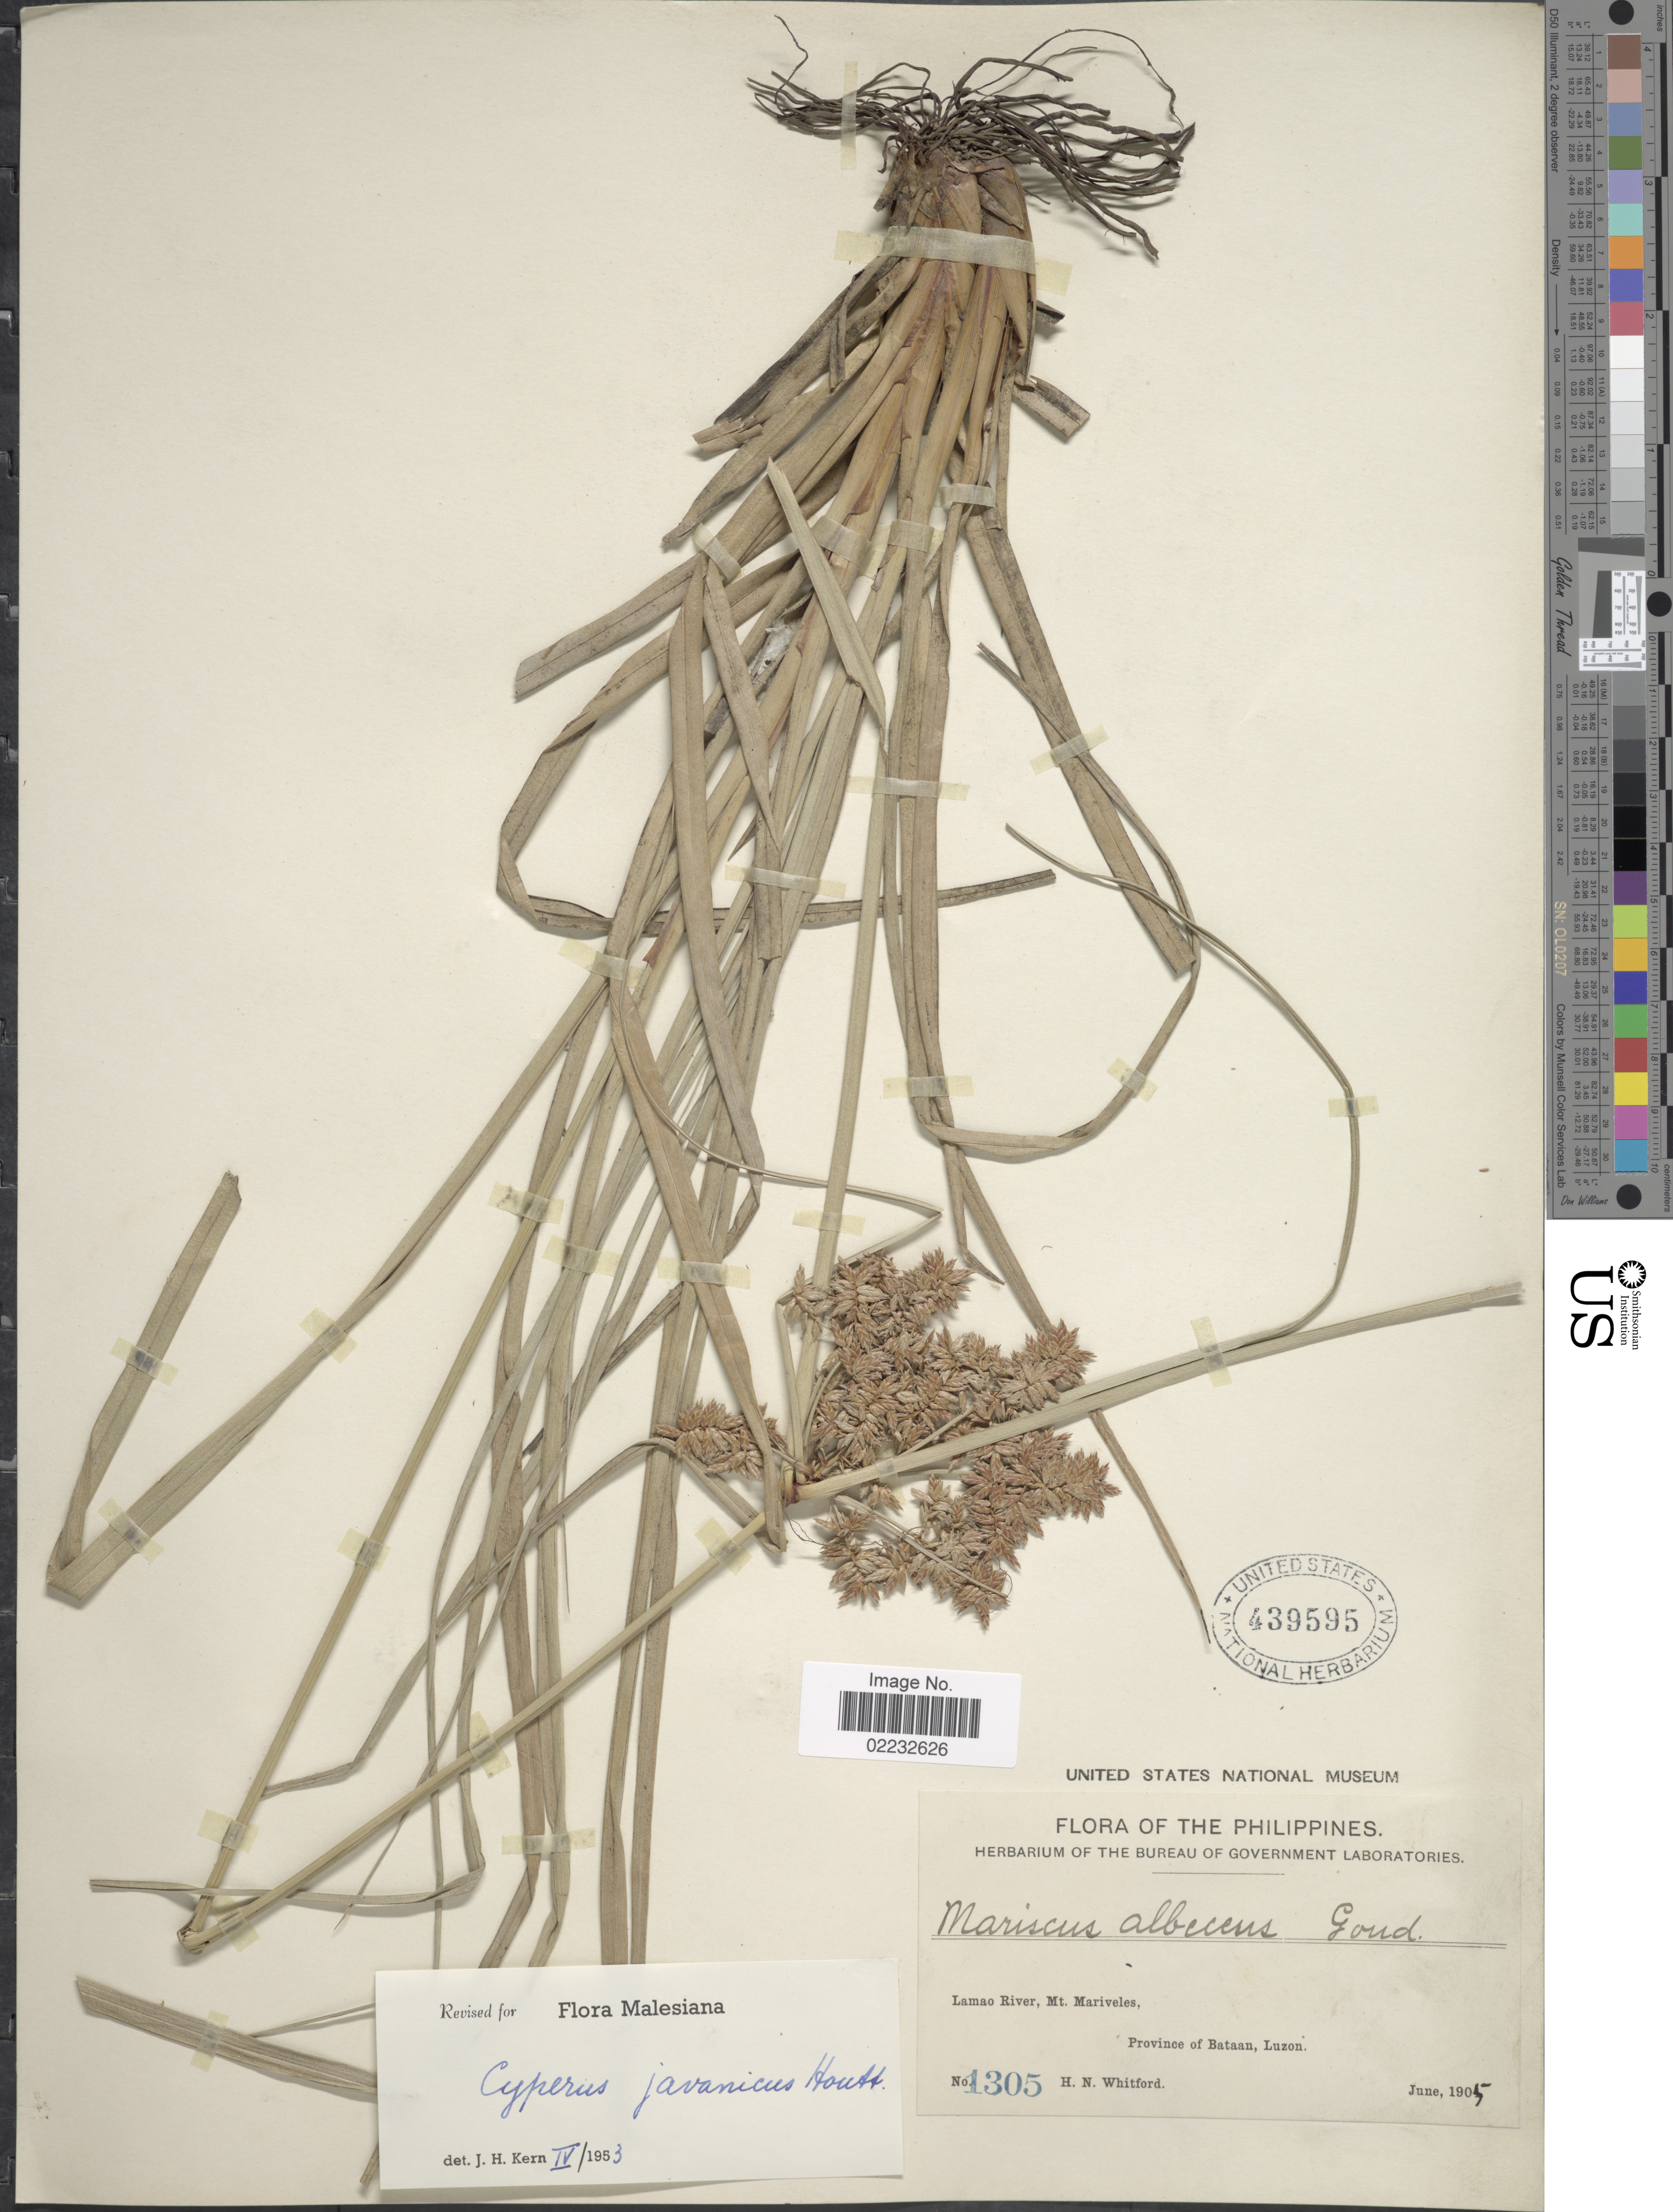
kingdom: Plantae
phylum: Tracheophyta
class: Liliopsida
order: Poales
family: Cyperaceae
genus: Cyperus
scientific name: Cyperus javanicus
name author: Houtt.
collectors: H. N. Whitford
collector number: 1305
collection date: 1905-06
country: Philippines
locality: Lamao River, Mt. Mariveles, Province of Bataan, Luzon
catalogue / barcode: US 439595